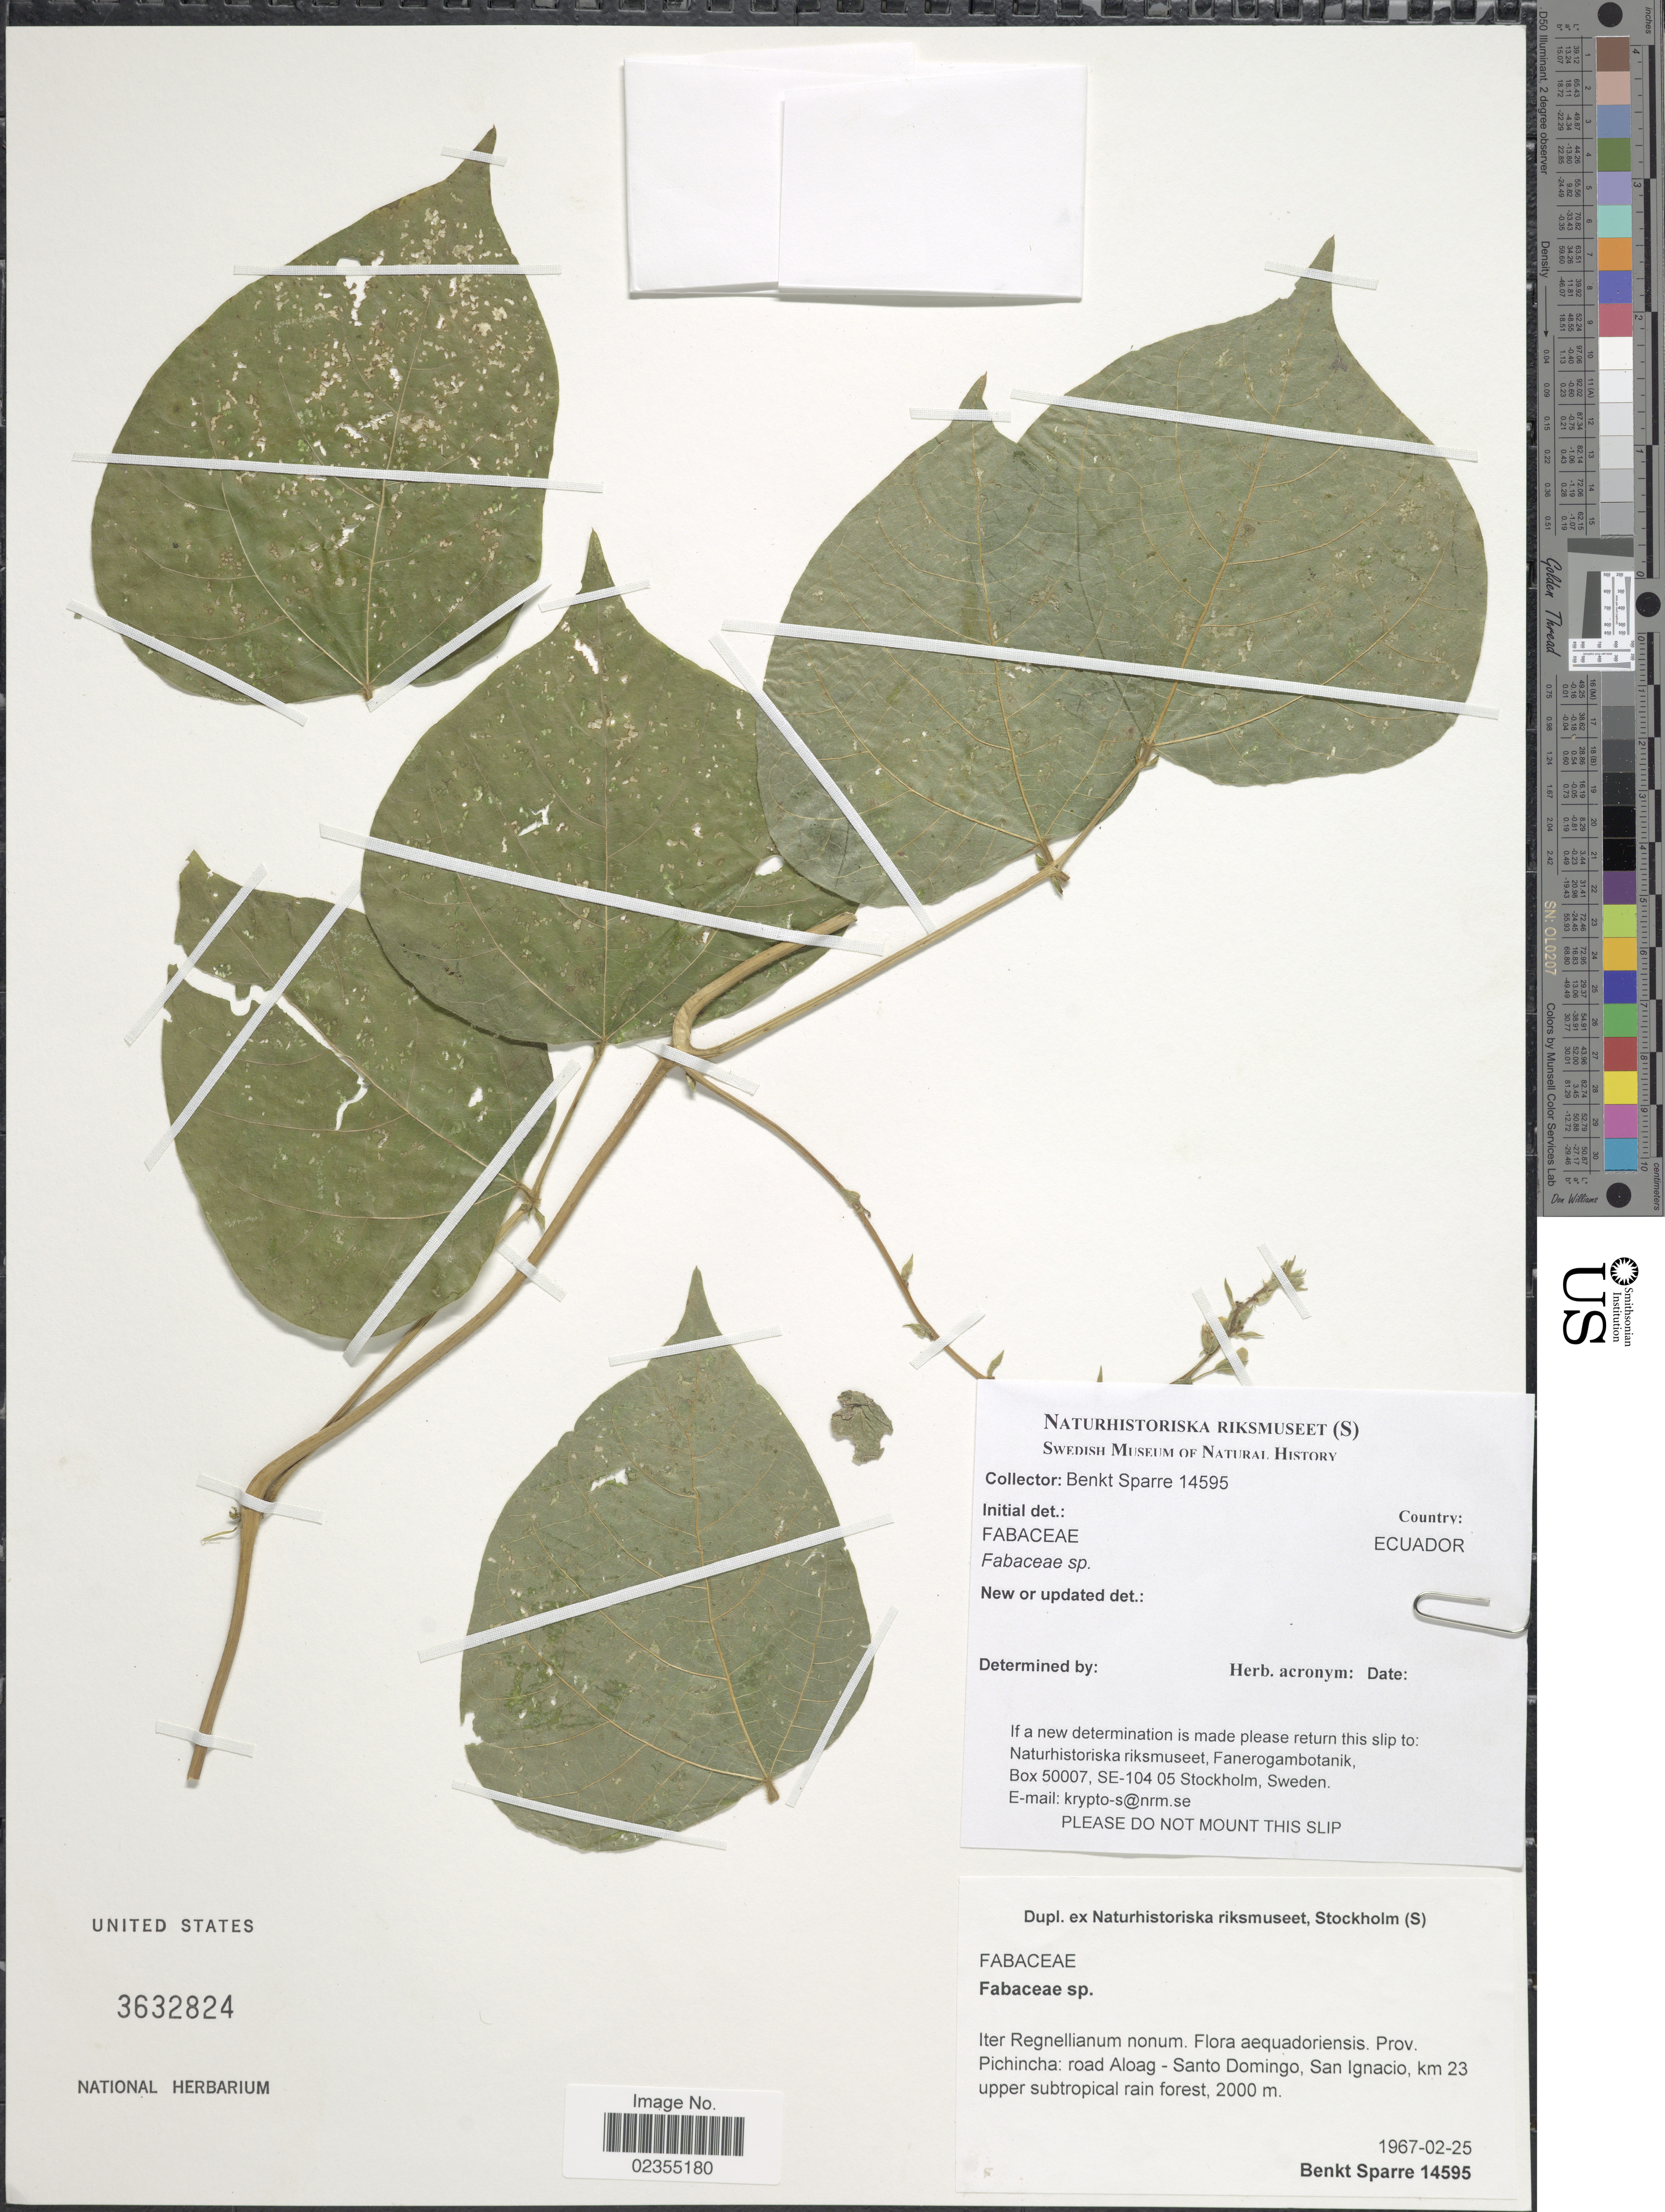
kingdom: Plantae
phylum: Tracheophyta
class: Magnoliopsida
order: Fabales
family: Fabaceae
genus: Phaseolus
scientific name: Phaseolus coccineus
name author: L.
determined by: Mansano, V. F.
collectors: B. Sparre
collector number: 14595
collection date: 1967-02-25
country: Ecuador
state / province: Pichincha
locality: Prov. Pichincha: road Aloag - Santo Domingo, San Ignacio, km 23 upper subtropical rain forest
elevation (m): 2000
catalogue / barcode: US 3632824